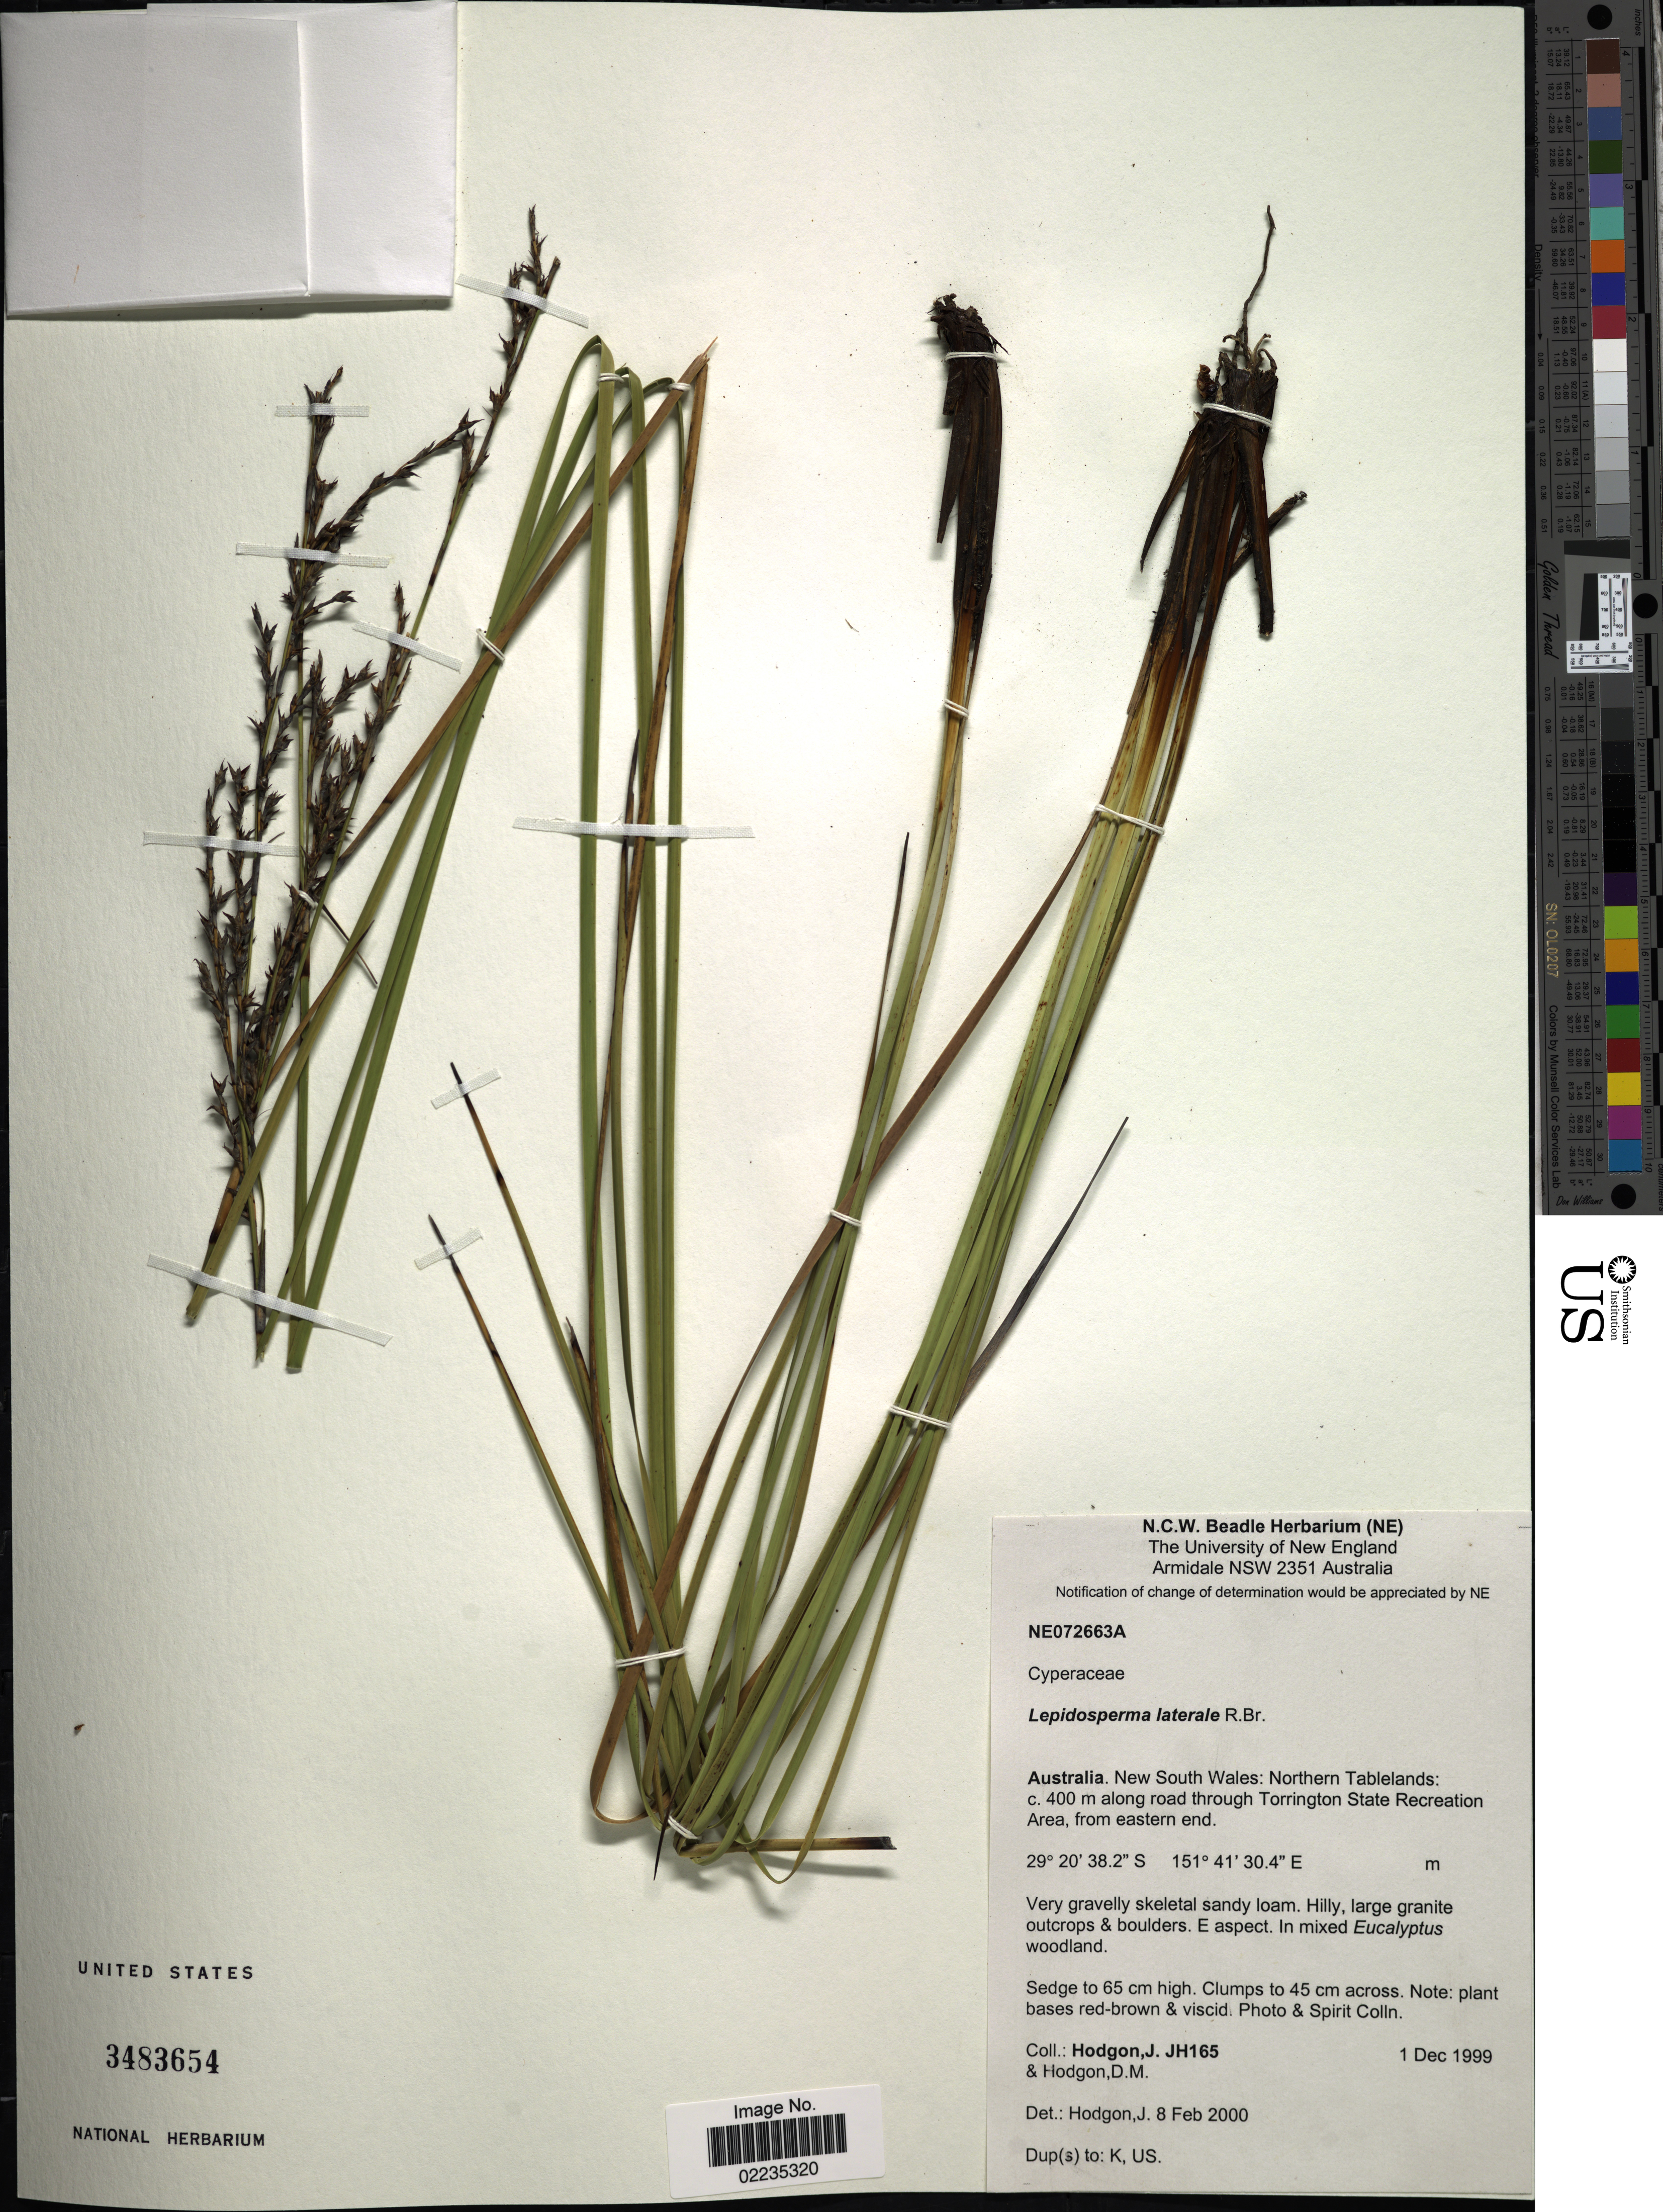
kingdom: Plantae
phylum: Tracheophyta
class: Liliopsida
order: Poales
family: Cyperaceae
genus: Lepidosperma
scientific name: Lepidosperma laterale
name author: R. Br.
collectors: J. Hodgon & D. Hodgon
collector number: JH165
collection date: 1999-12-01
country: Australia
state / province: New South Wales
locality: Australia, New South Wales: NOrthern Tablelands: 400 m long road trough Torrington State Recreation Area, from eastern end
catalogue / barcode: US 3483654